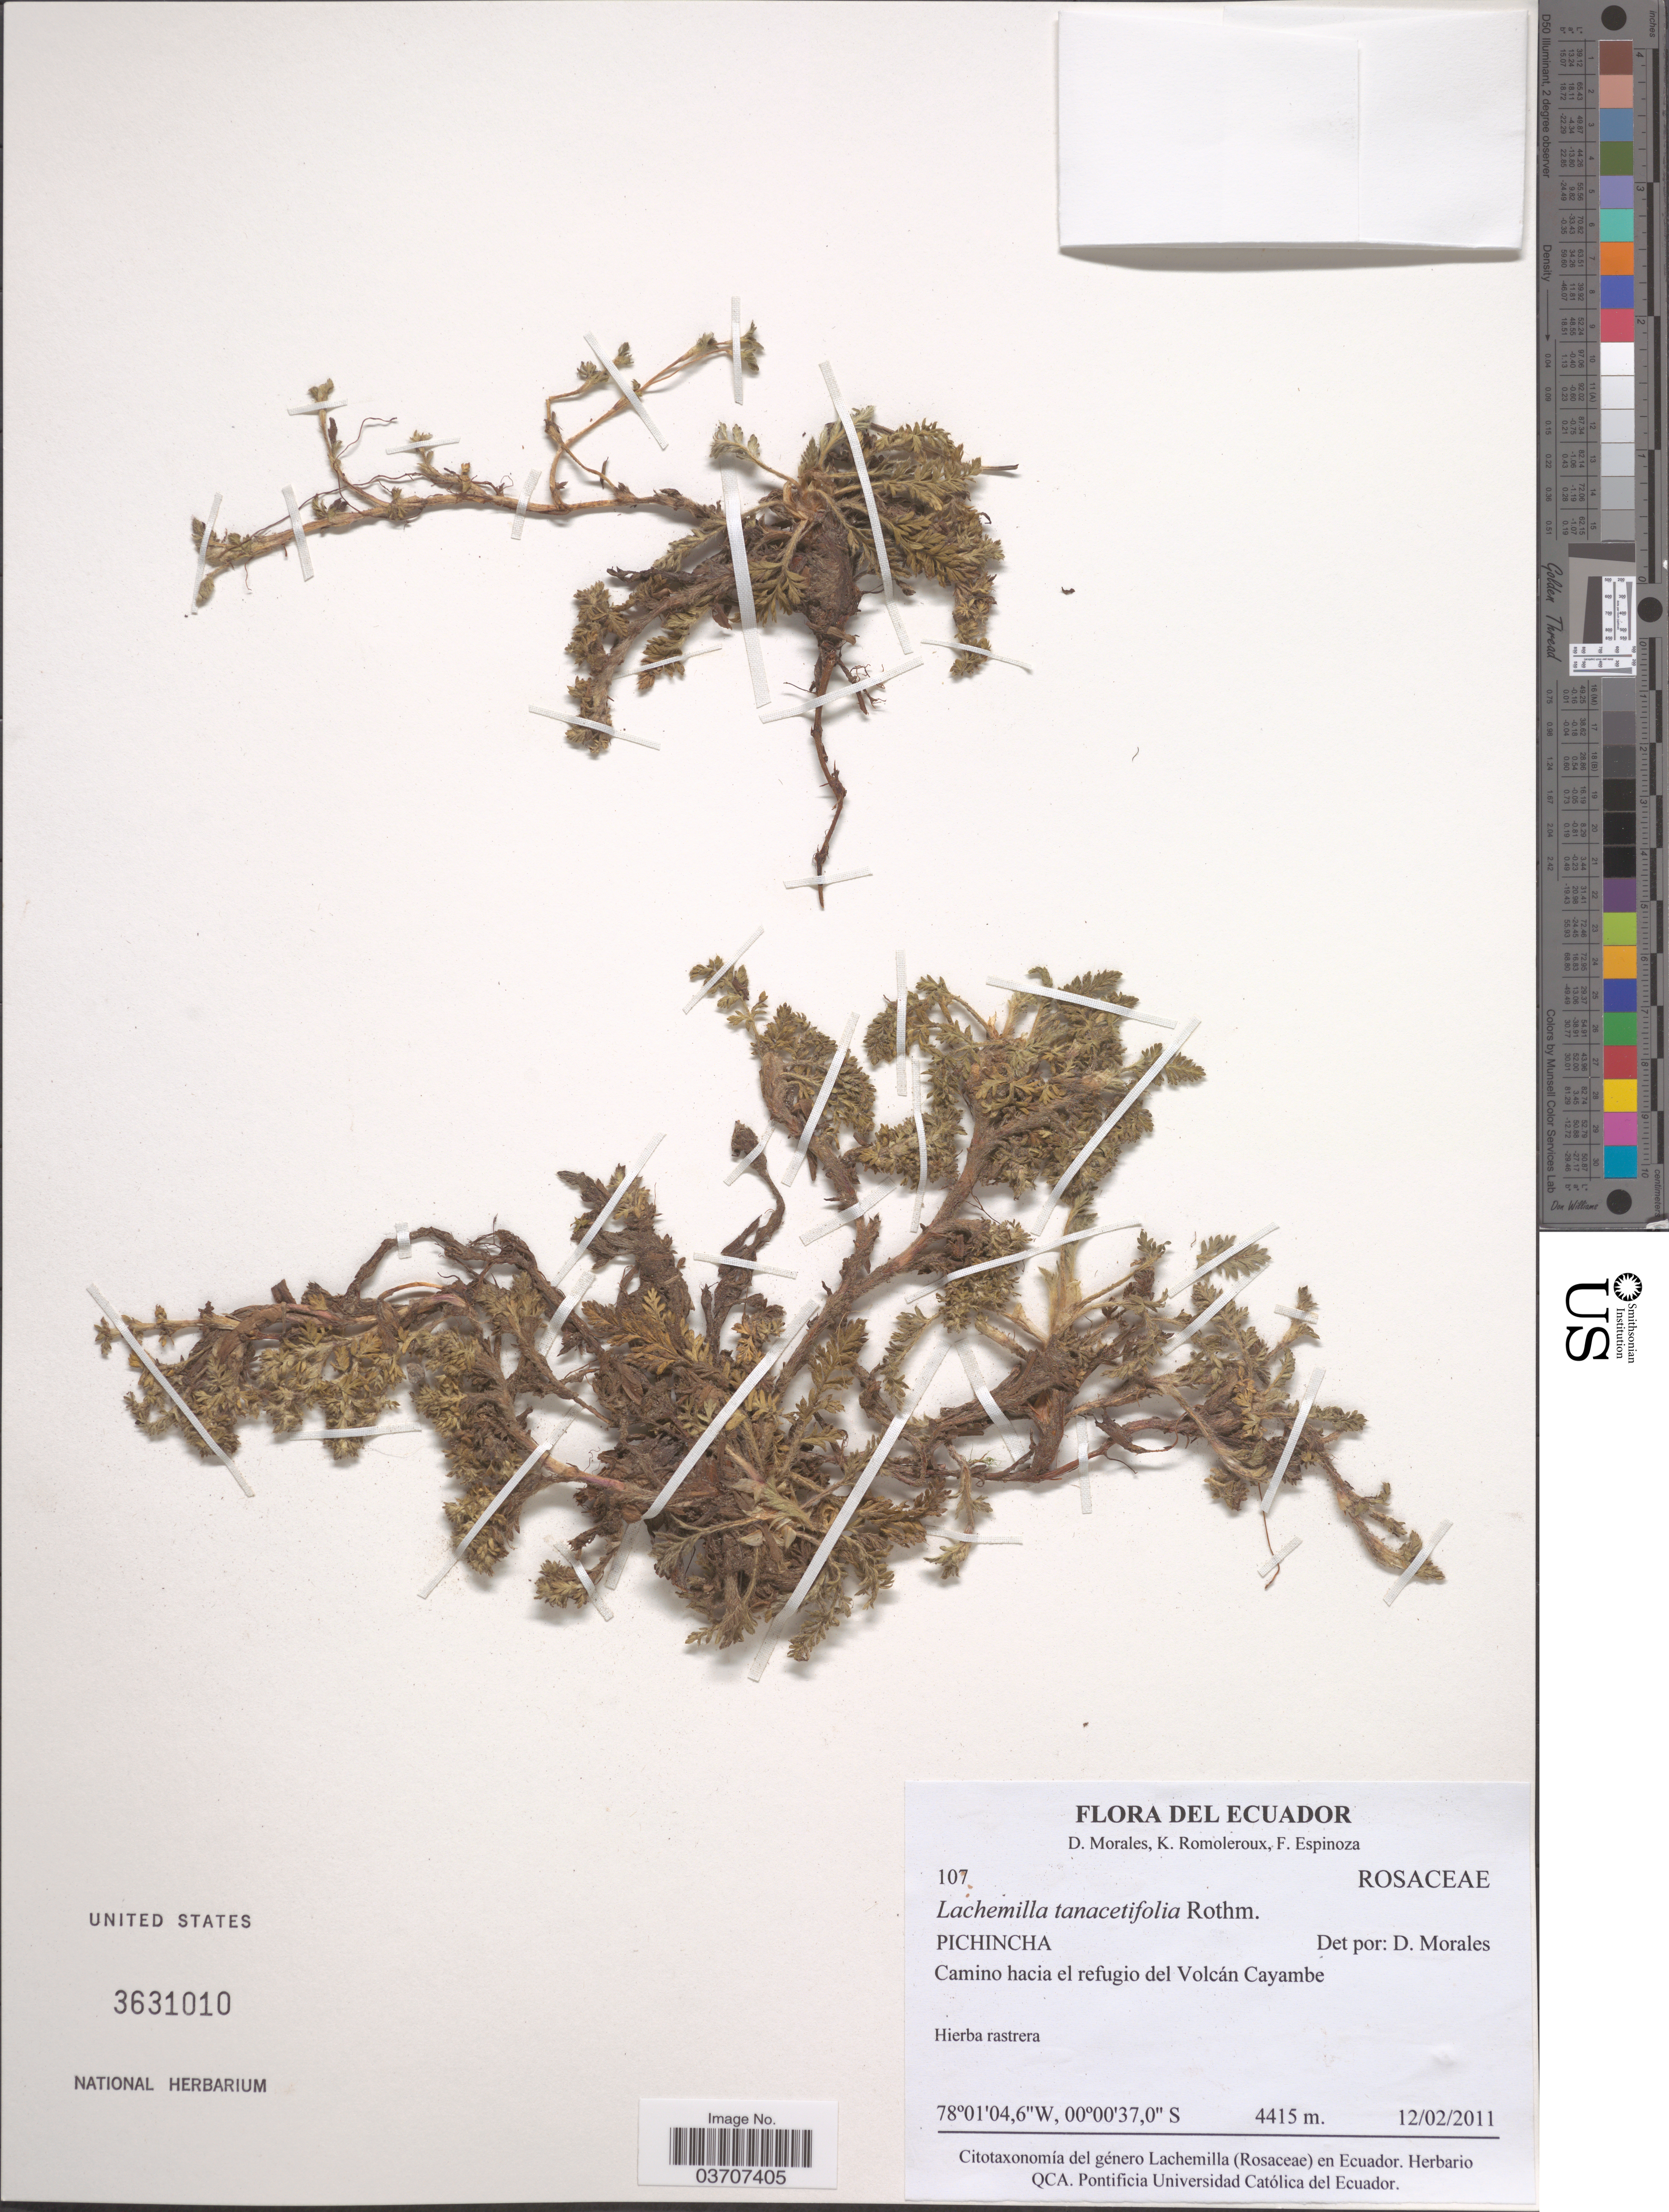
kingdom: Plantae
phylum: Tracheophyta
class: Magnoliopsida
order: Rosales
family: Rosaceae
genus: Lachemilla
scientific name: Lachemilla tanacetifolia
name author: Rothm.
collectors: D. Morales, K. Romoleroux & F. Espinoza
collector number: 107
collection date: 2011-02-12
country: Ecuador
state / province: Pichincha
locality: Camino hacia el refugio del Volcán Cayambe.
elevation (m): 4415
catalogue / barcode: US 3631010